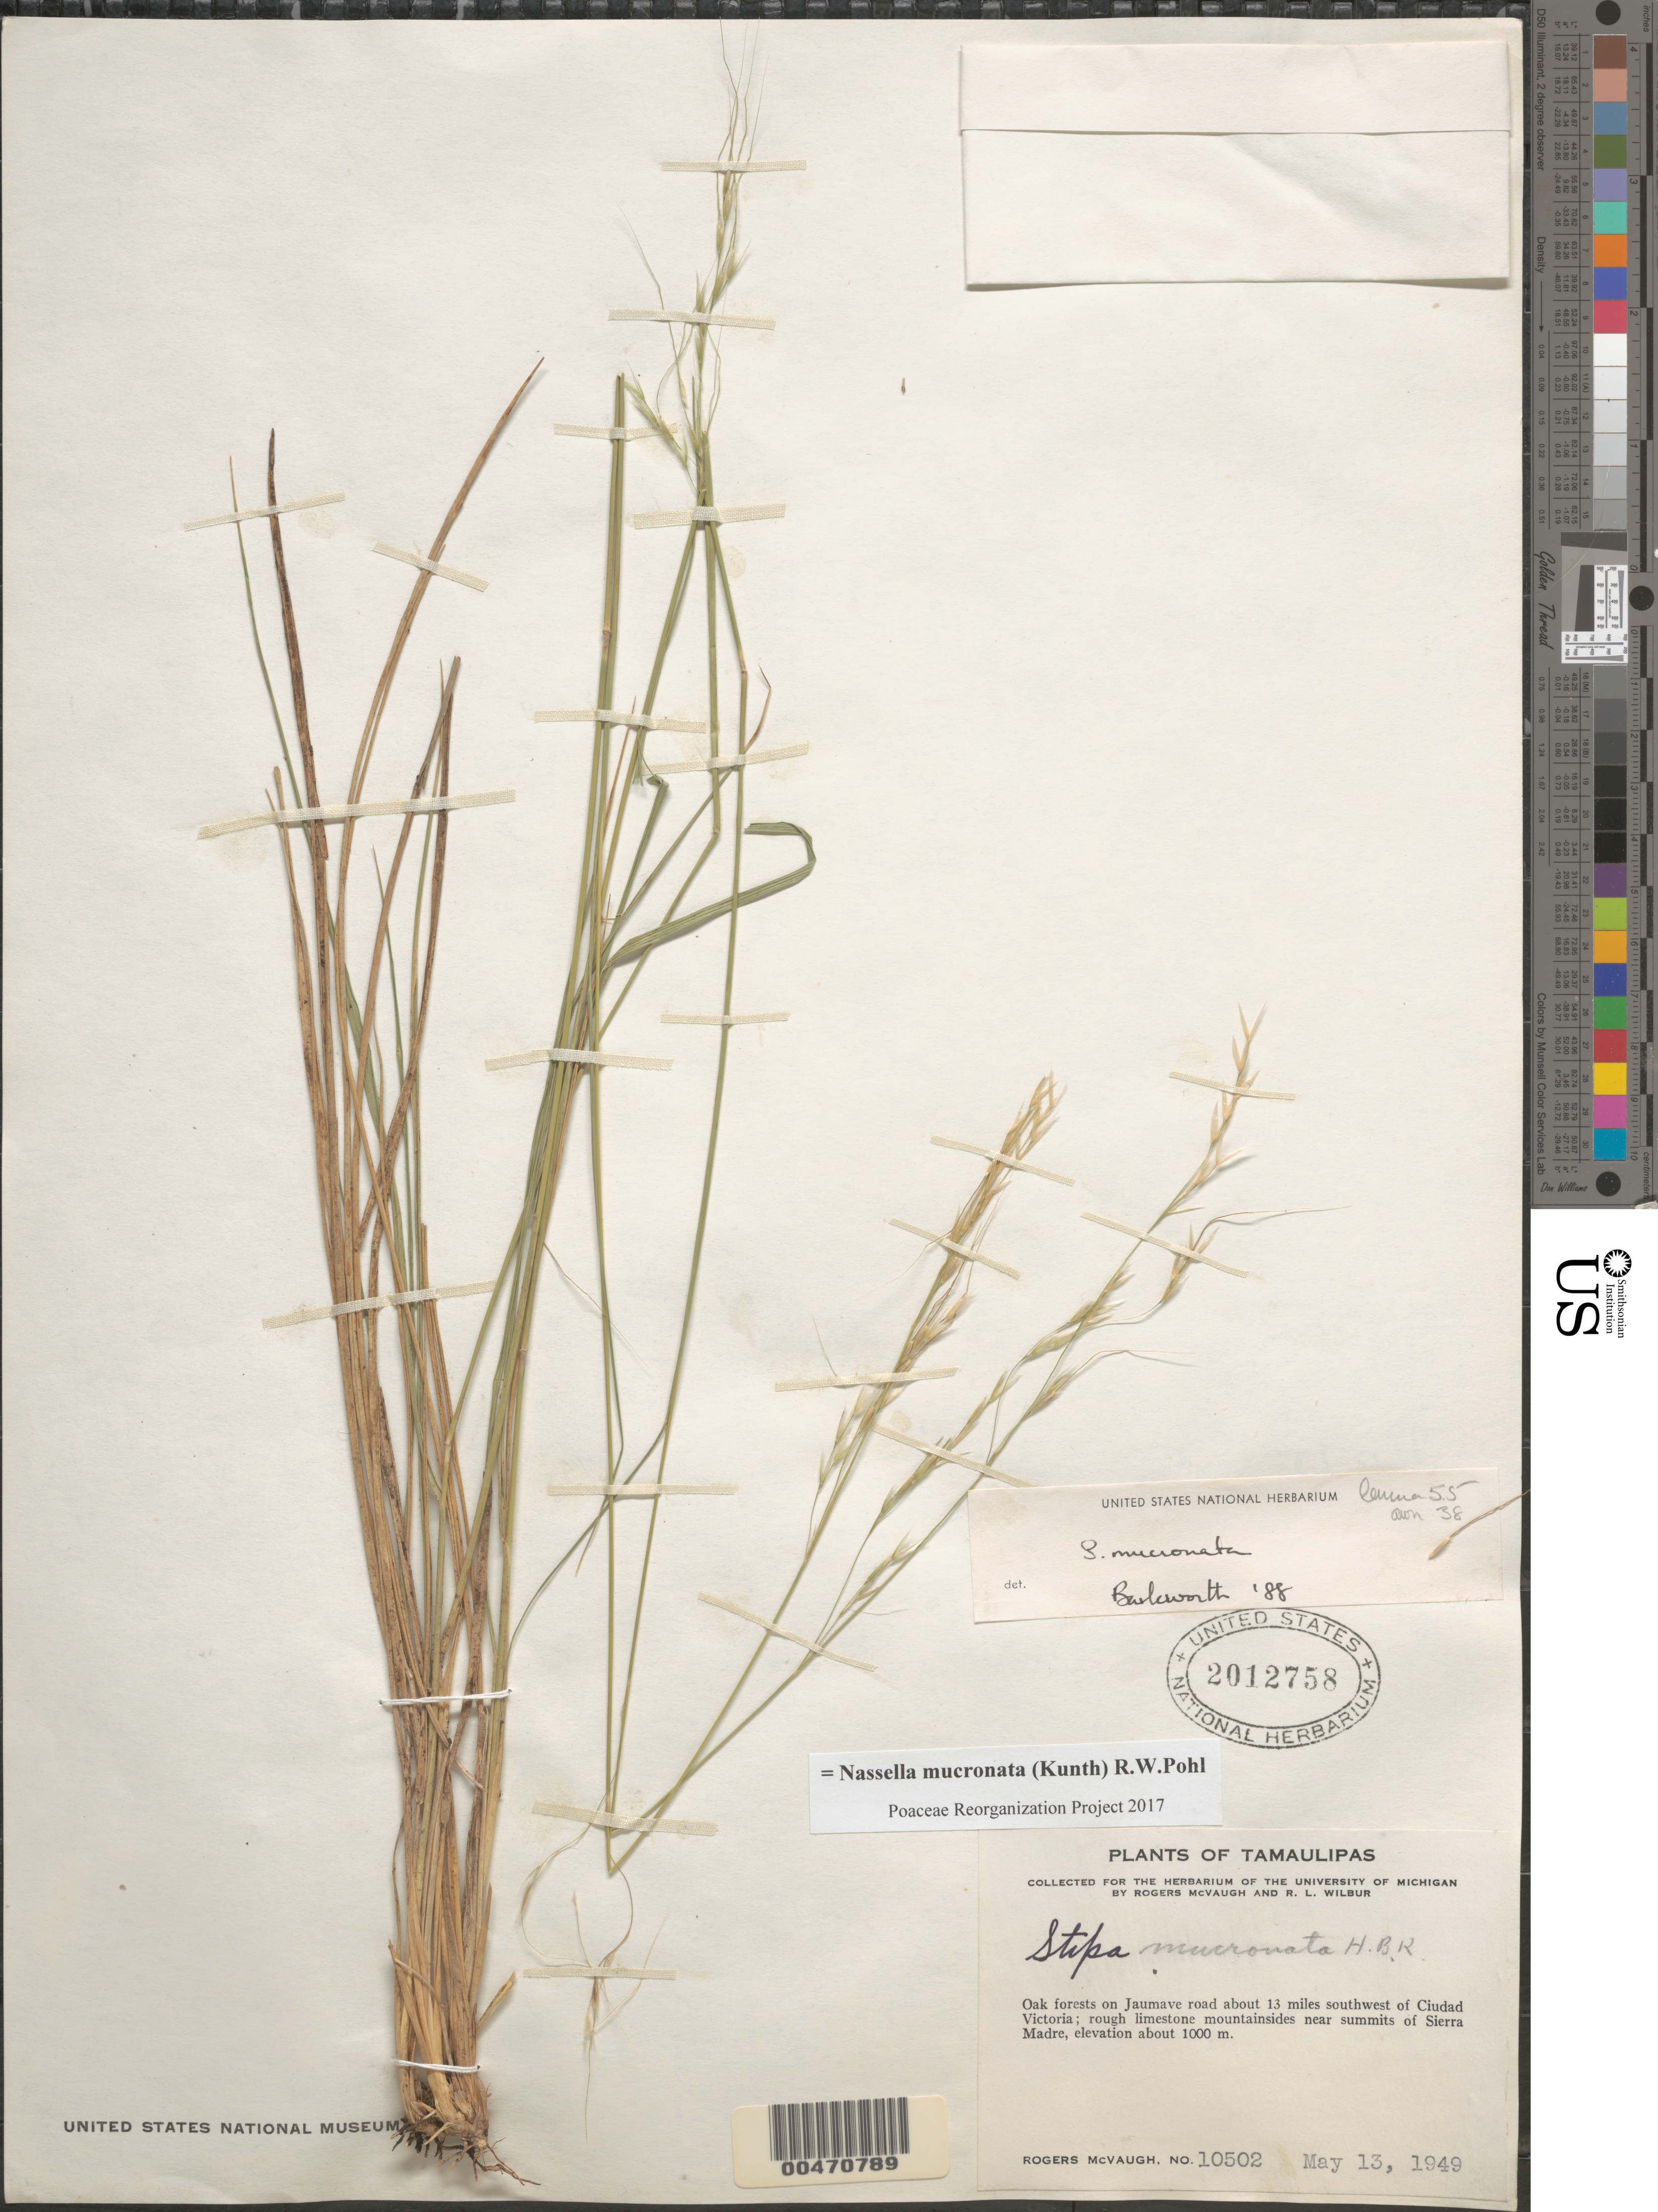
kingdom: Plantae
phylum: Tracheophyta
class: Liliopsida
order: Poales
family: Poaceae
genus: Nassella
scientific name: Nassella mucronata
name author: (Kunth) R.W. Pohl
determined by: Poaceae Reorganization Project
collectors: R. McVaugh & R. L. Wilbur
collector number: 10502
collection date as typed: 13 May 1949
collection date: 1949-05-13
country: Mexico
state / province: Tamaulipas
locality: On Jaumave rd about 13 mi SW of Ciudad Victoria, near summits of Sierra Madre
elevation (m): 1000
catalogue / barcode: US 2012758